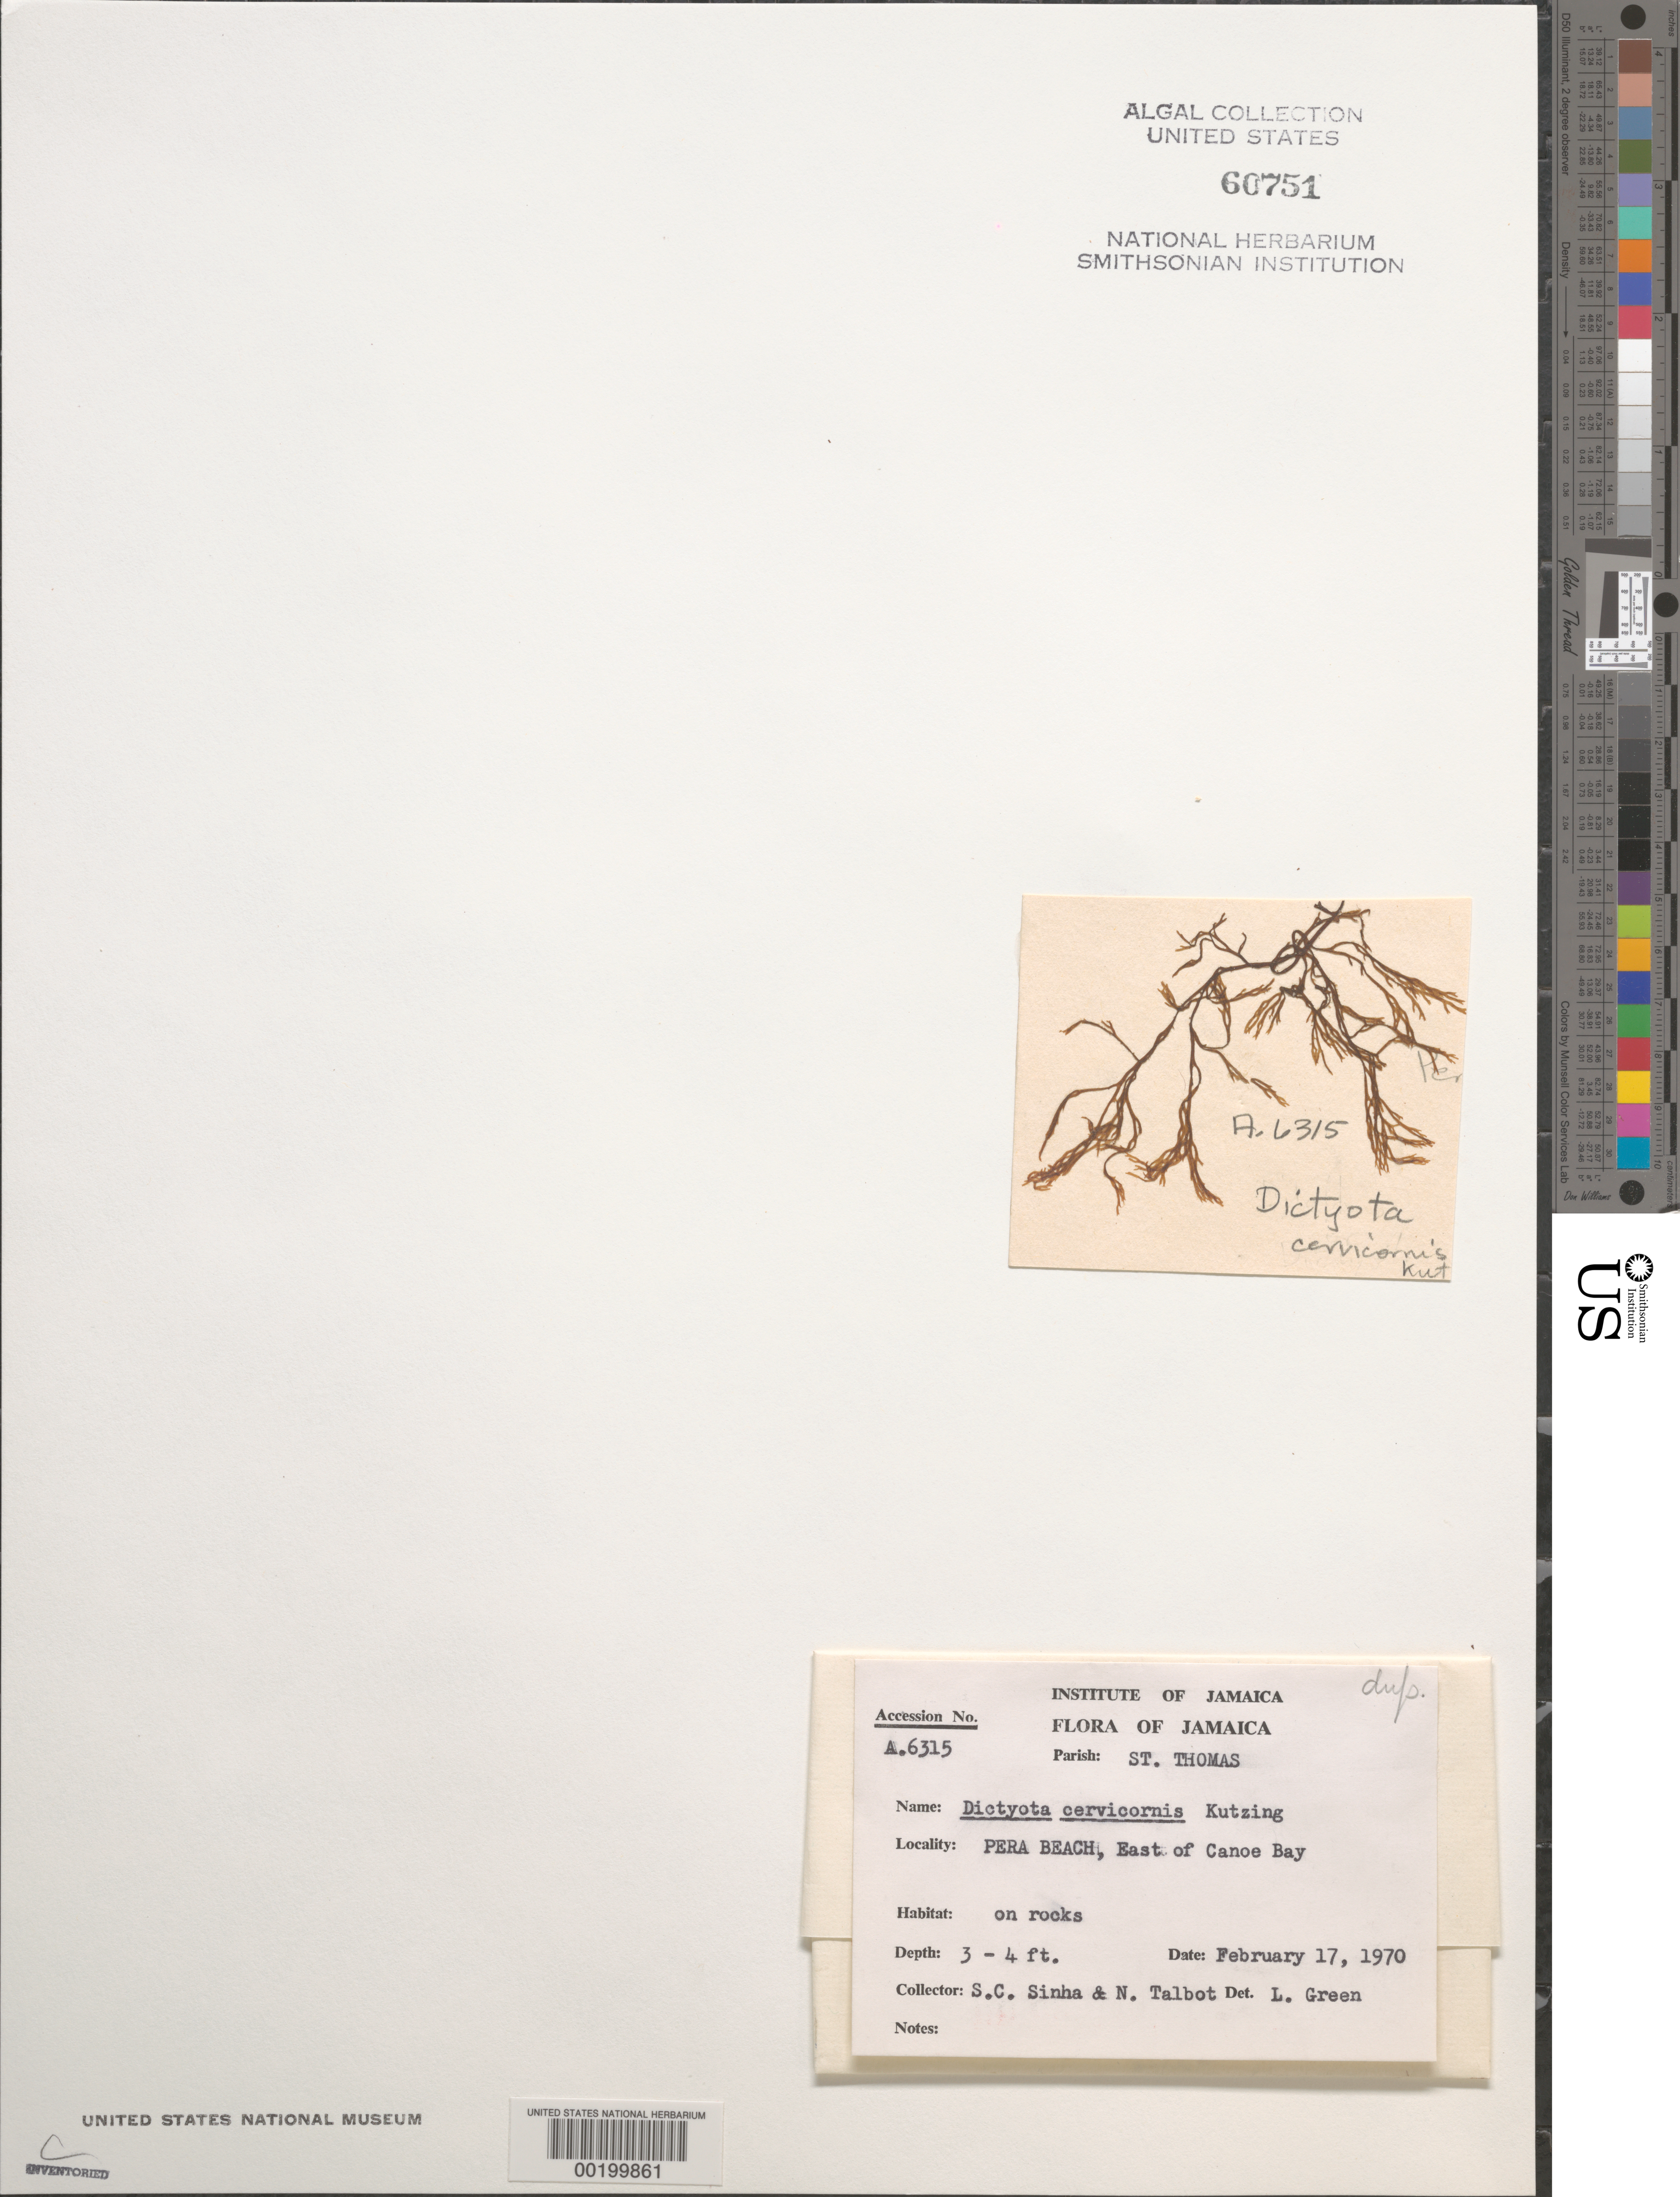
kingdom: Chromista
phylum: Ochrophyta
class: Phaeophyceae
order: Dictyotales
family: Dictyotaceae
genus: Dictyota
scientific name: Dictyota cervicornis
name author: Kütz.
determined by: Green, L.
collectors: S. Sinha & N. Talbot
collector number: A.6315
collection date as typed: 17 Feb 1970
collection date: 1970-02-17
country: Jamaica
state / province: Saint Thomas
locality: Pera beach, east of canoe bay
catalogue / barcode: US 60751